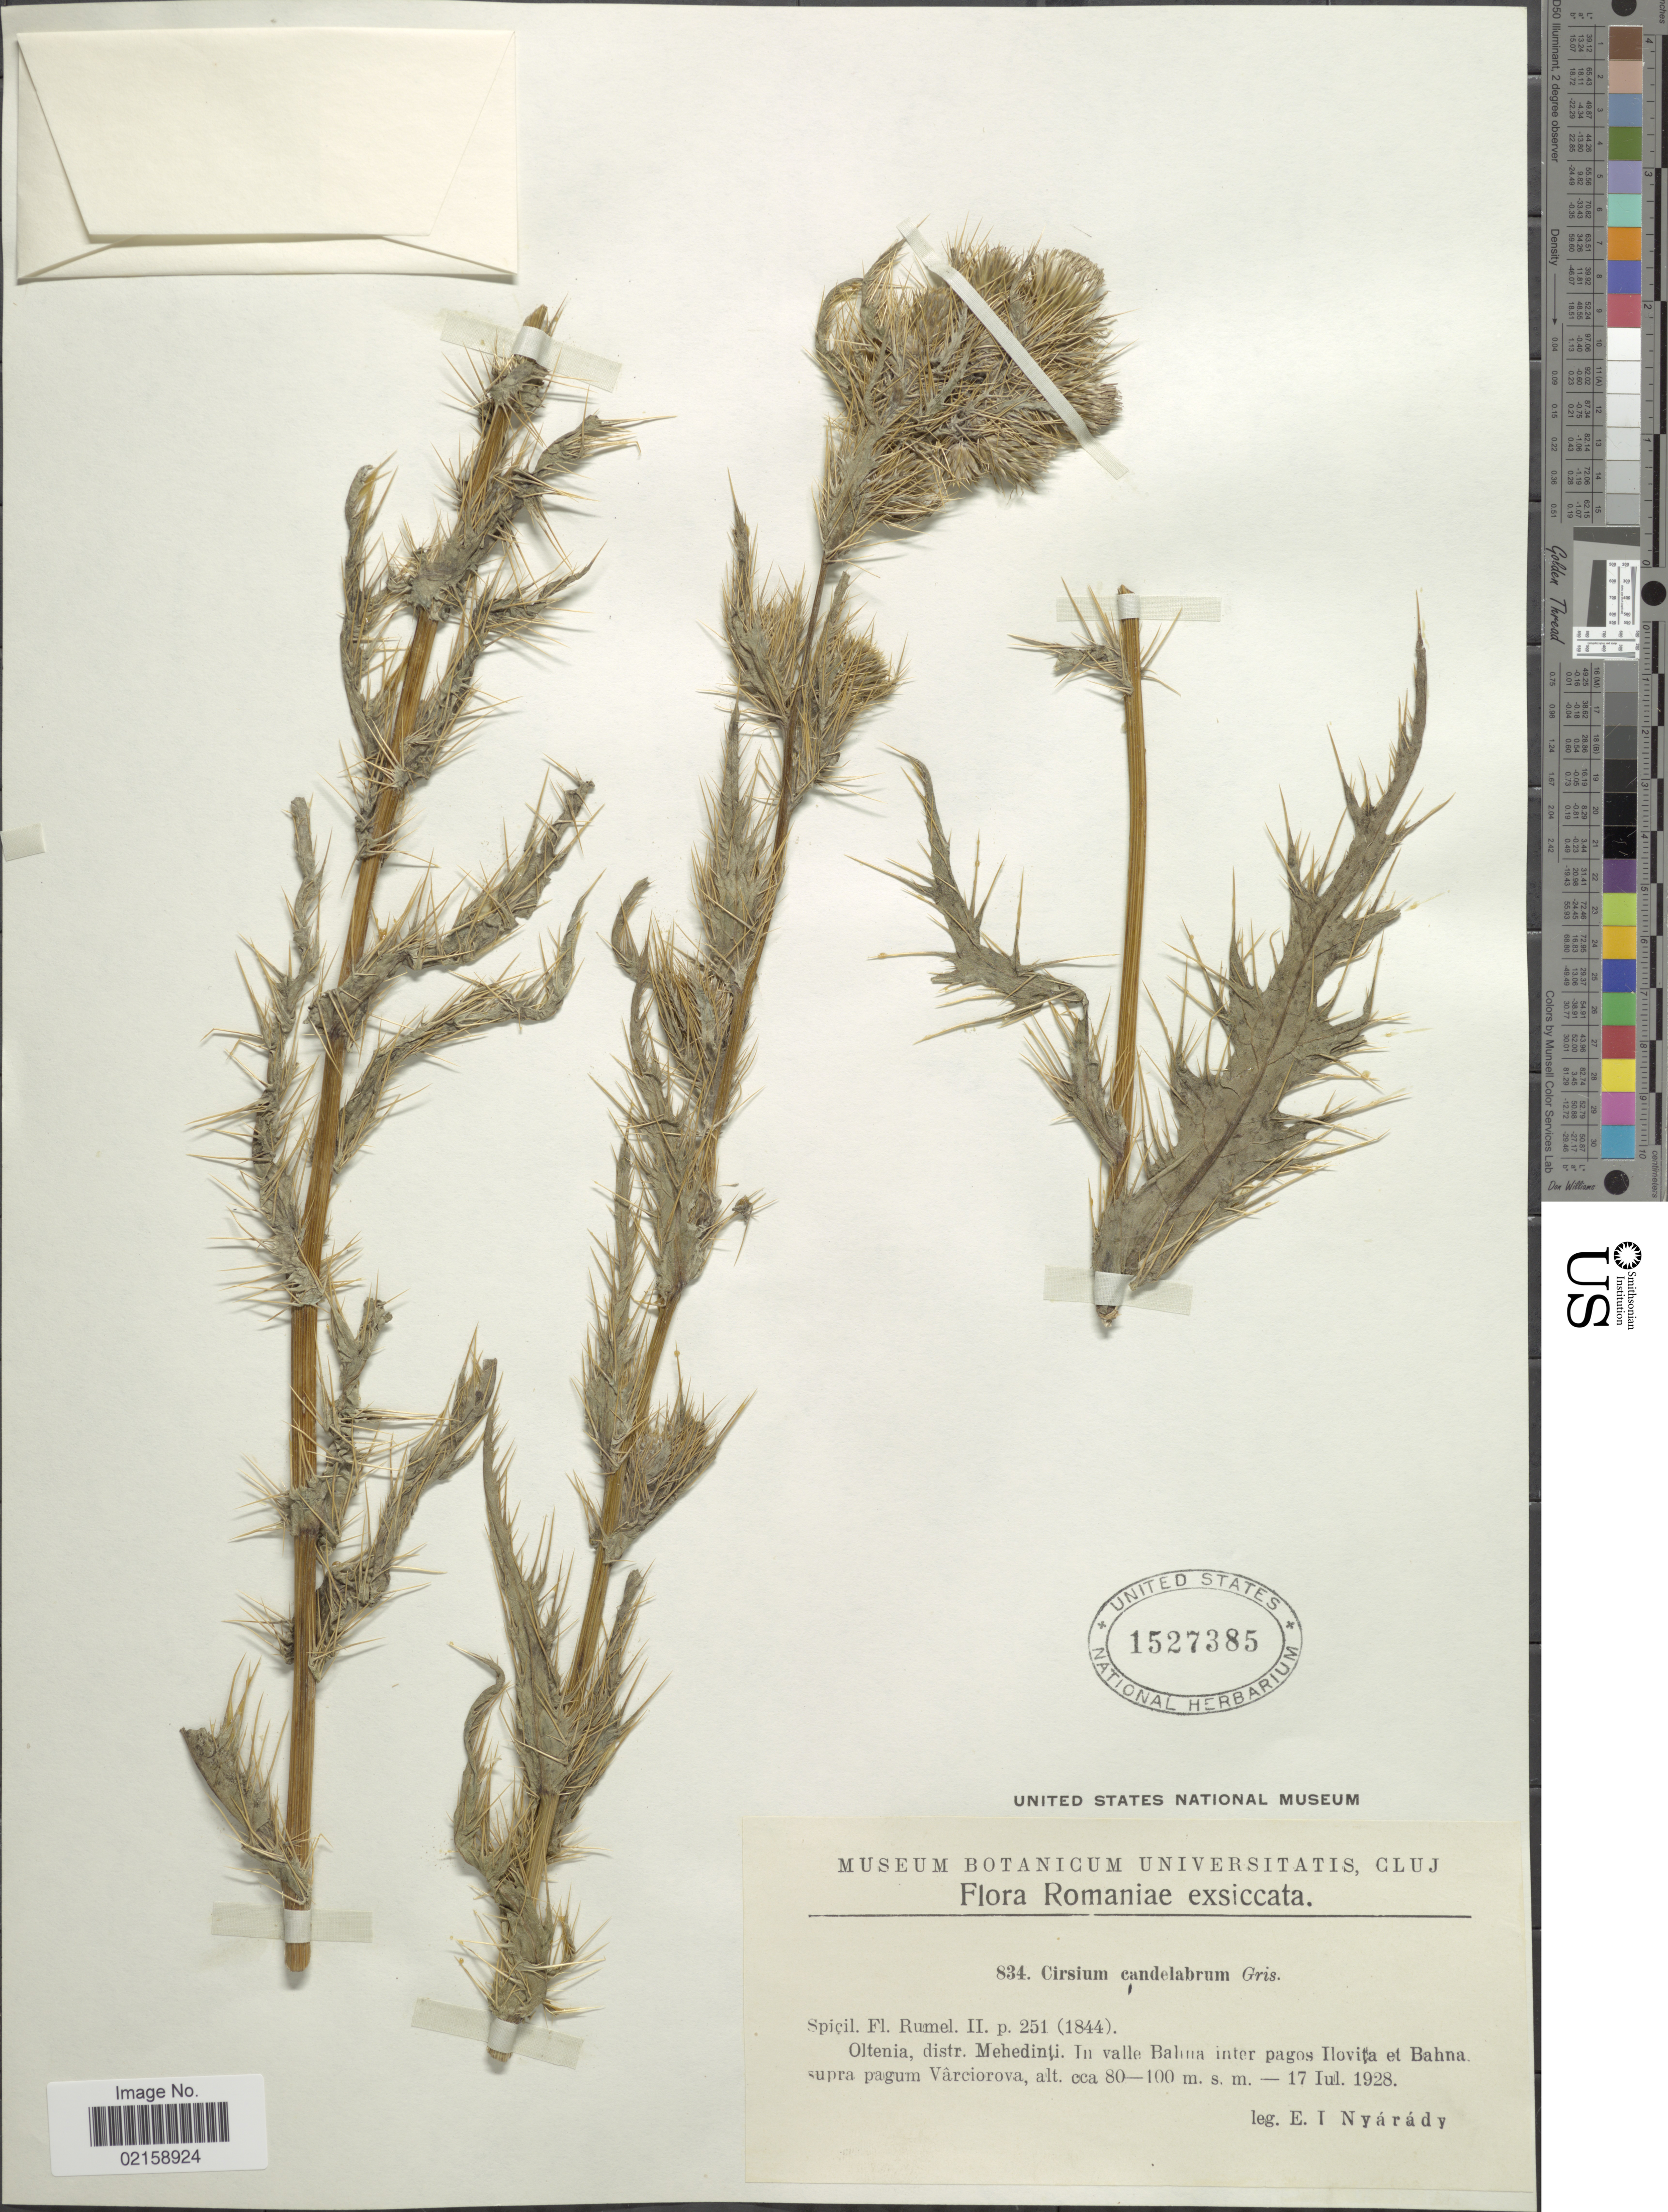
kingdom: Plantae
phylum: Tracheophyta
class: Magnoliopsida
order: Asterales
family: Asteraceae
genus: Cirsium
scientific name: Cirsium candelabrum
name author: Griseb.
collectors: E. Nyárády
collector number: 834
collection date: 1928-07-17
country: Romania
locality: Romania exsiccata, Oltenia, distr. Mehedinti, in valle Bahna inter pagos Ilovita et Bahna, supra pagum Varciorova.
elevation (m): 80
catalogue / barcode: US 1527385